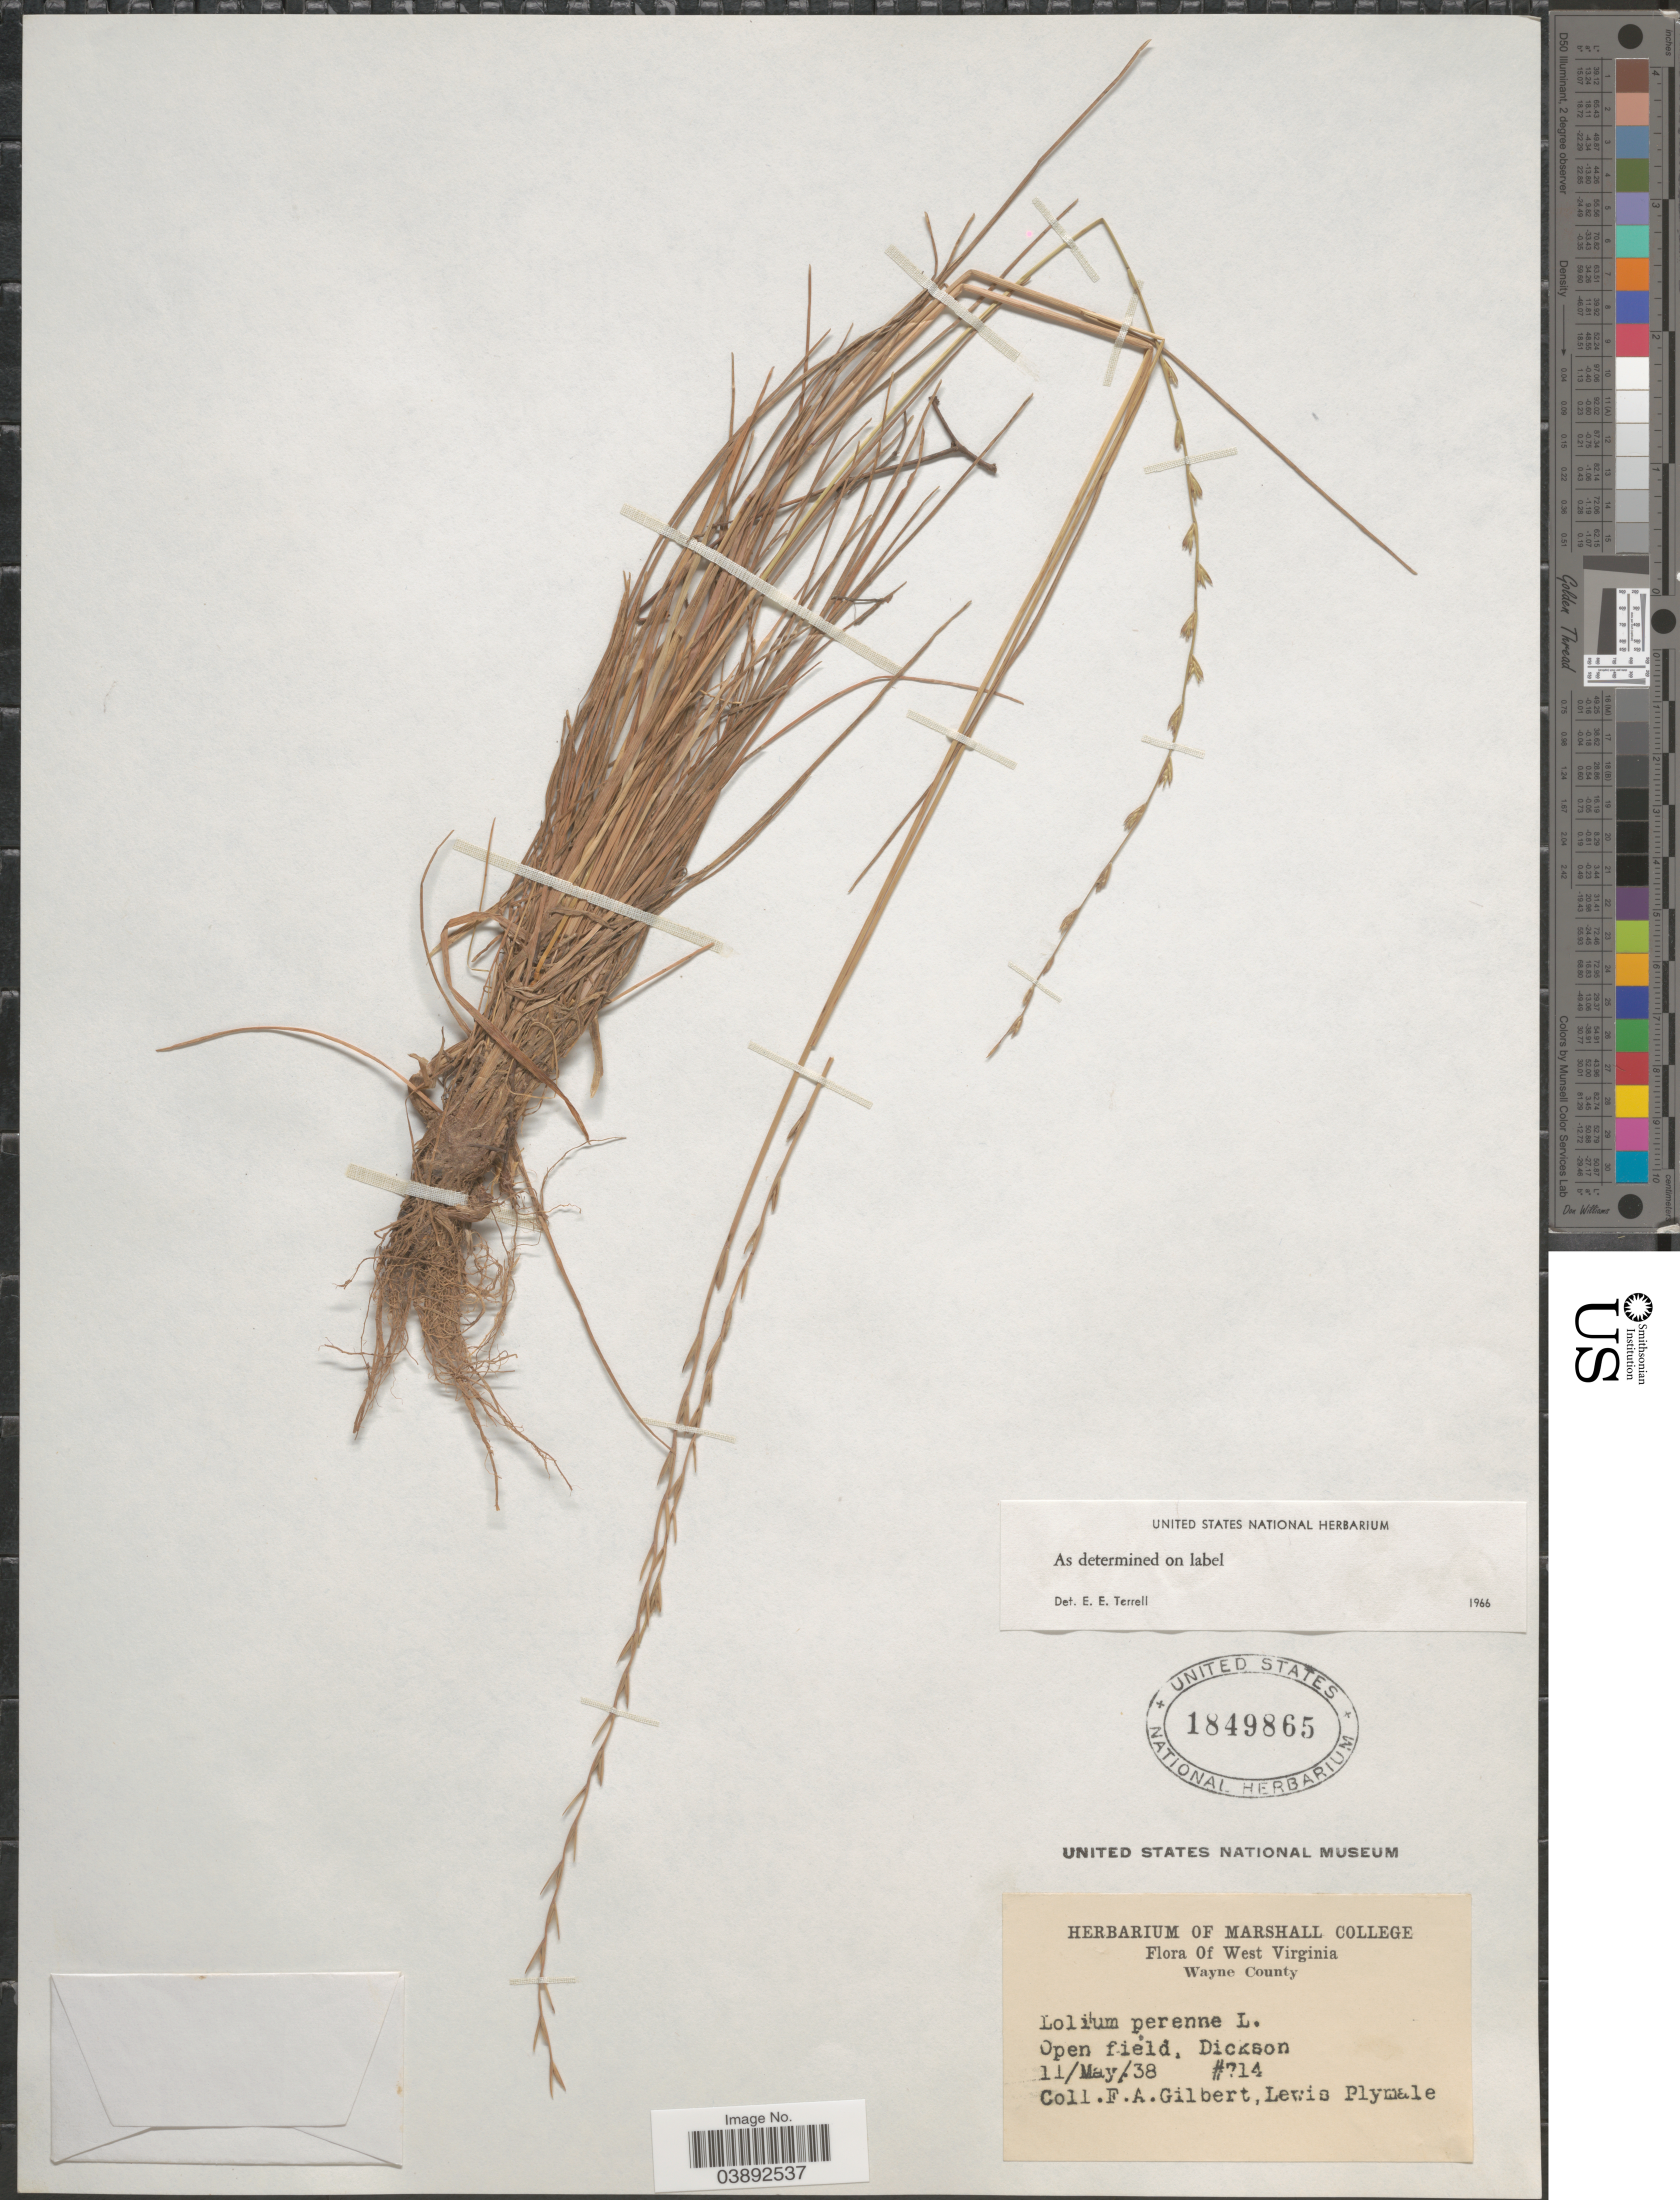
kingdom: Plantae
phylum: Tracheophyta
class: Liliopsida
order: Poales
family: Poaceae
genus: Lolium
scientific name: Lolium perenne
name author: L.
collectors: F. A. Gilbert & L. Plymale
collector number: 714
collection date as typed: Transcribed d/m/y: 11/5/38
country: United States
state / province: West Virginia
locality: Dickson.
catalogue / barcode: US 1849865